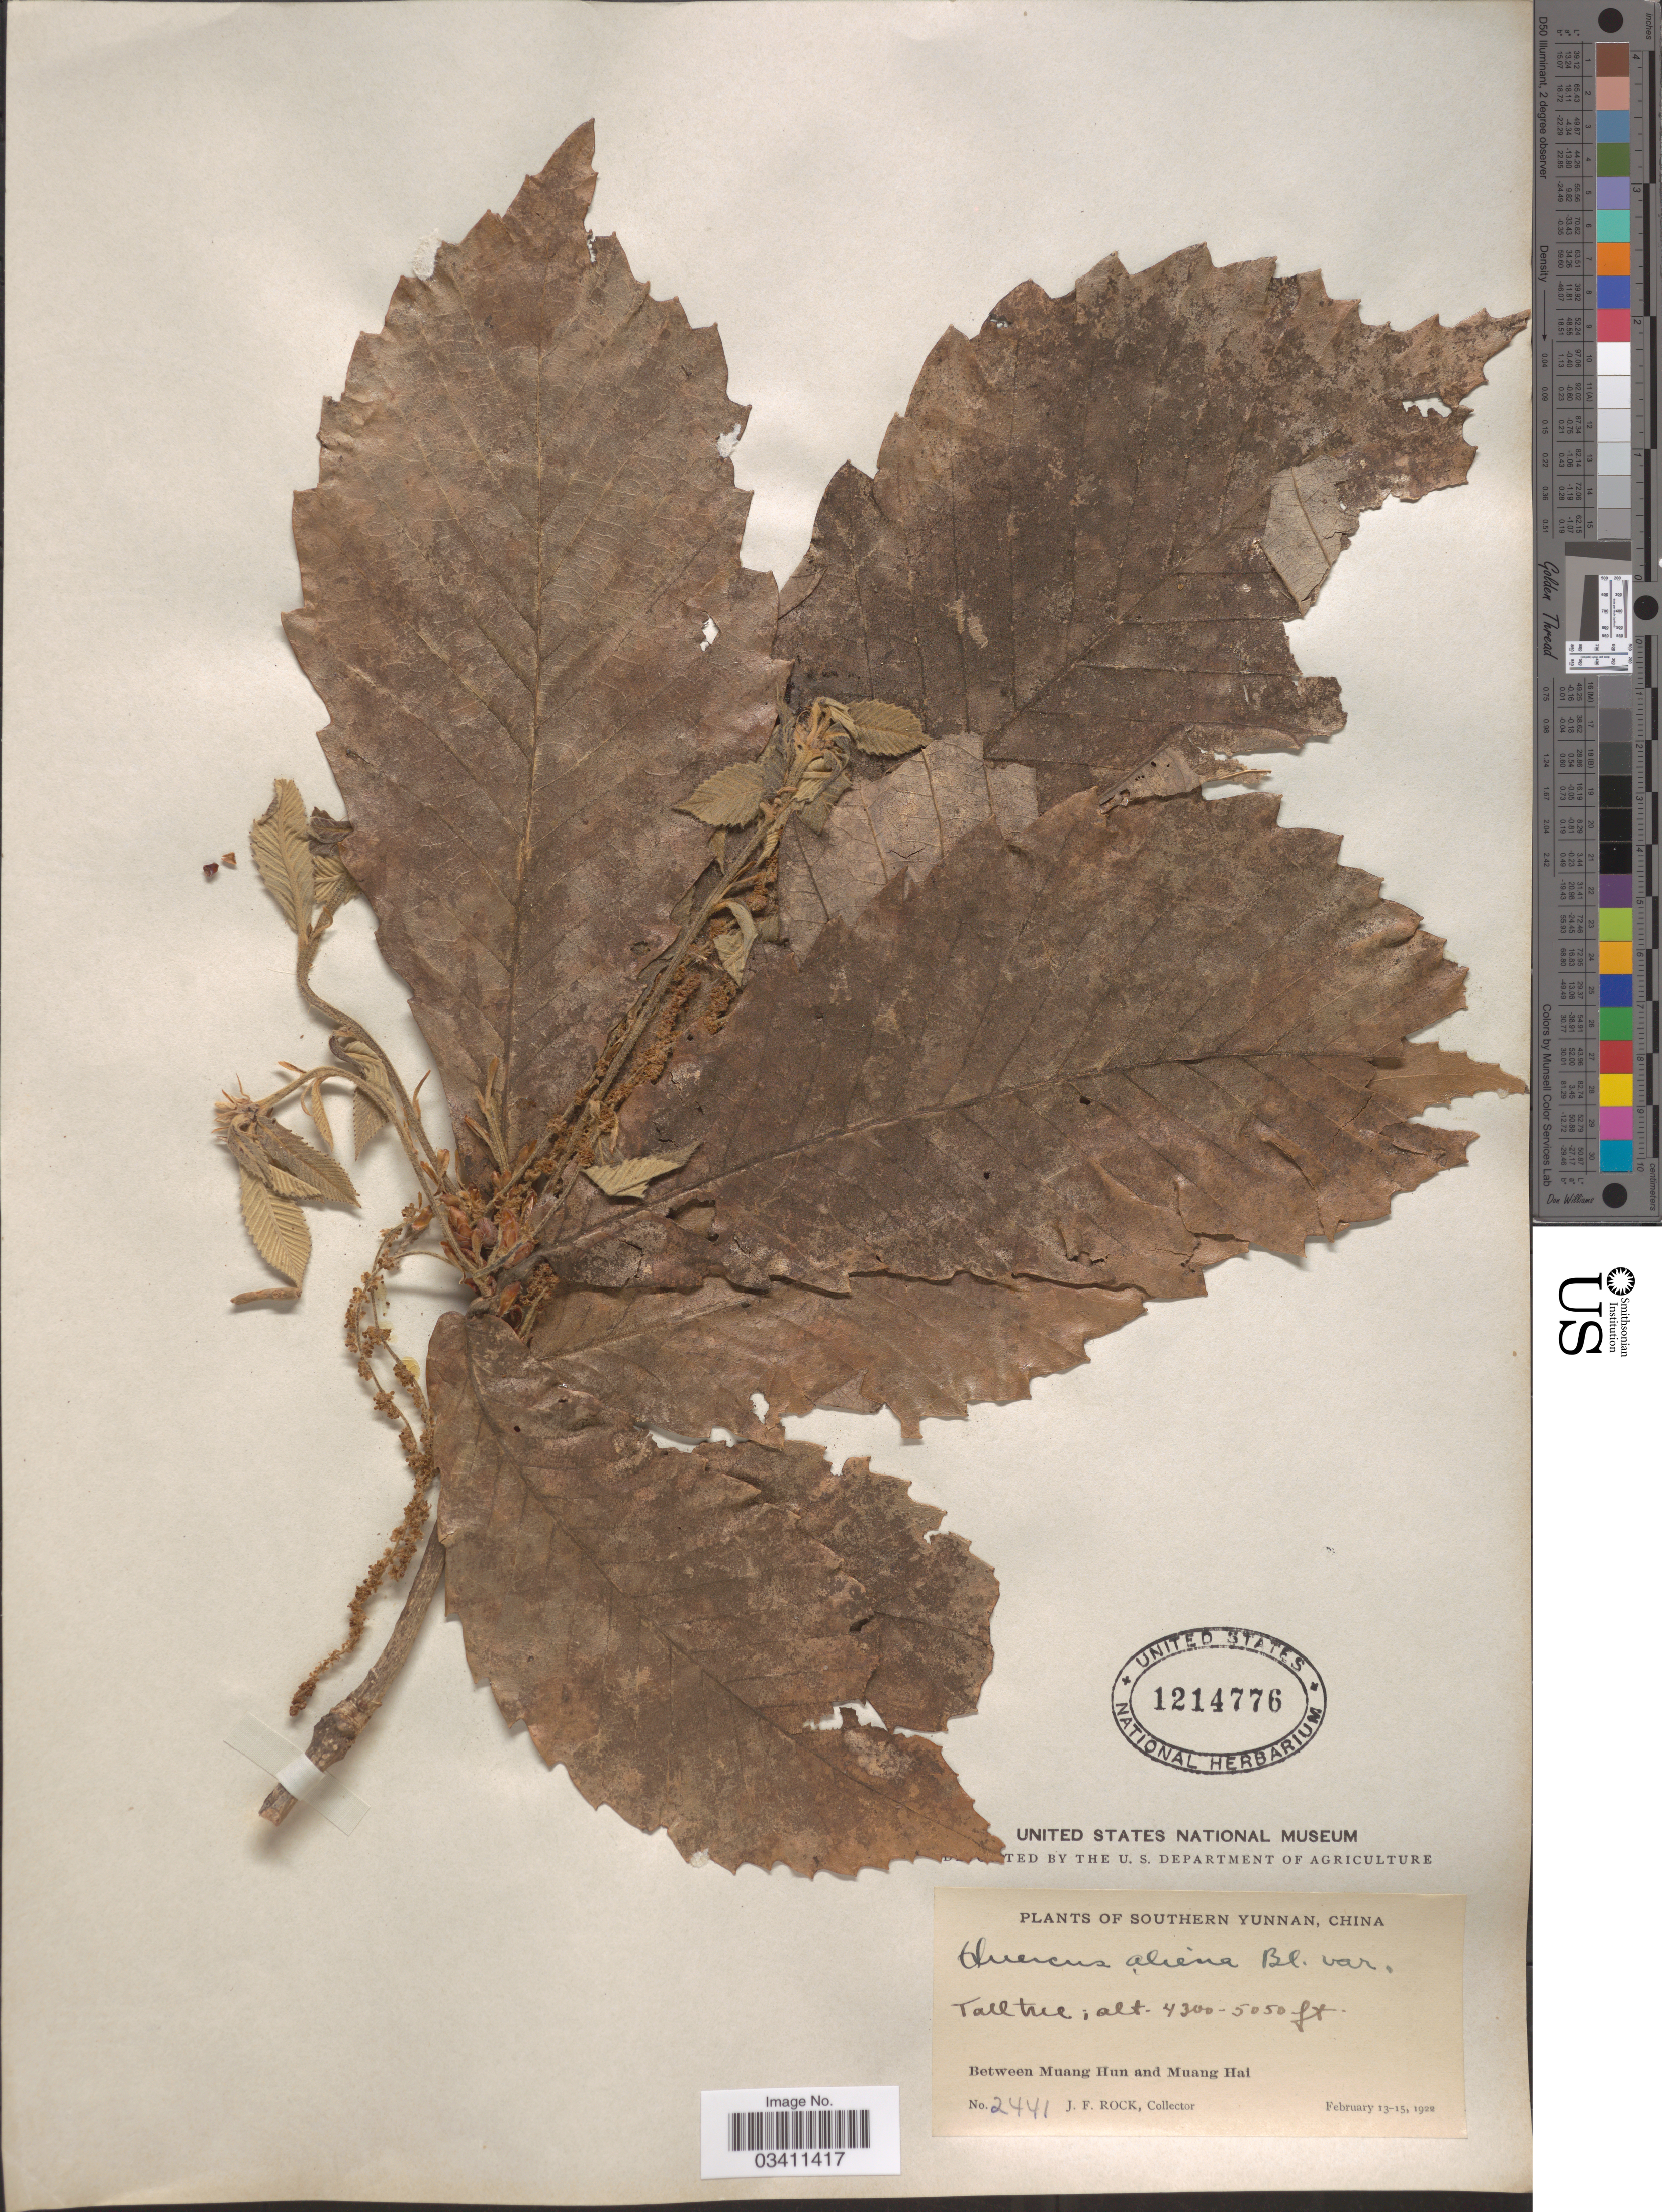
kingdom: Plantae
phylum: Tracheophyta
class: Magnoliopsida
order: Fagales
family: Fagaceae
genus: Quercus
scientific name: Quercus aliena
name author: Blume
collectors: J. Rock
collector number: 2441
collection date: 1922-02-13/1922-02-15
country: China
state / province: Yunnan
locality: Southern Yunnan. Between Muang Hun and Muang Hai.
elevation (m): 1311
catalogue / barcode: US 1214776